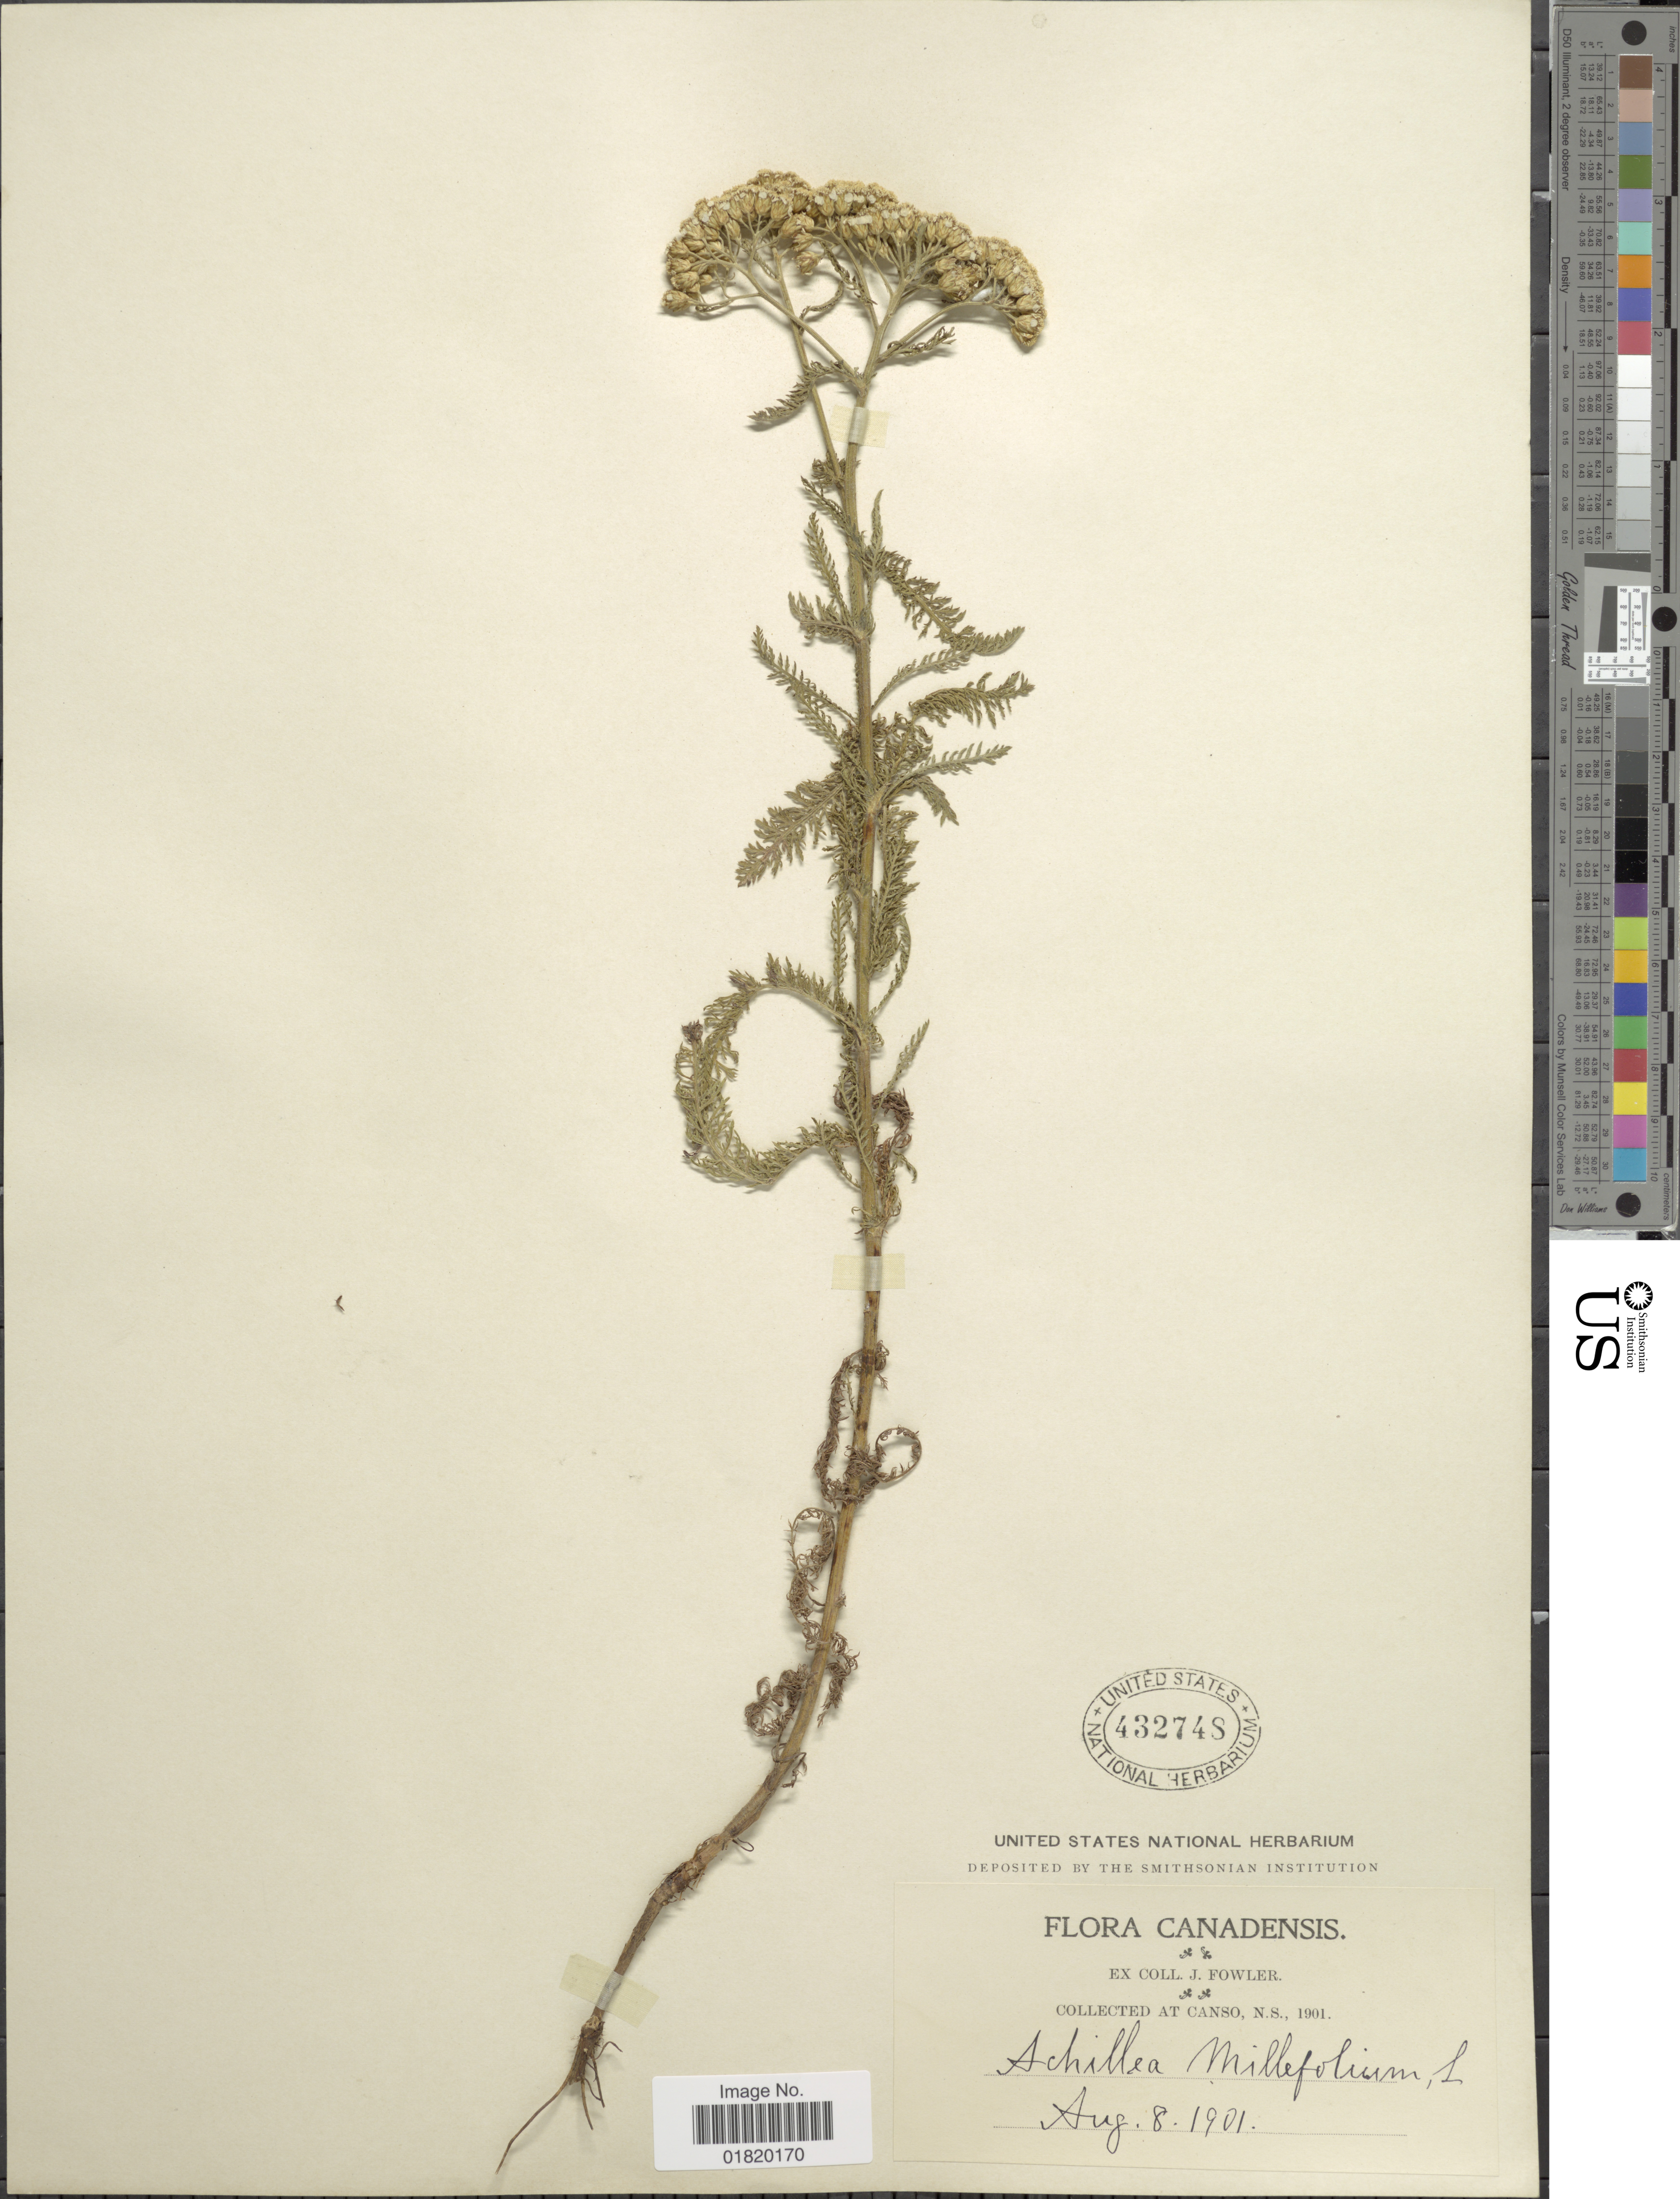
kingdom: Plantae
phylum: Tracheophyta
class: Magnoliopsida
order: Asterales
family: Asteraceae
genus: Achillea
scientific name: Achillea millefolium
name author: L.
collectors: J. P. Fowler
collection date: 1901-08-08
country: Canada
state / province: Nova Scotia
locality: Canso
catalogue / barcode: US 432748